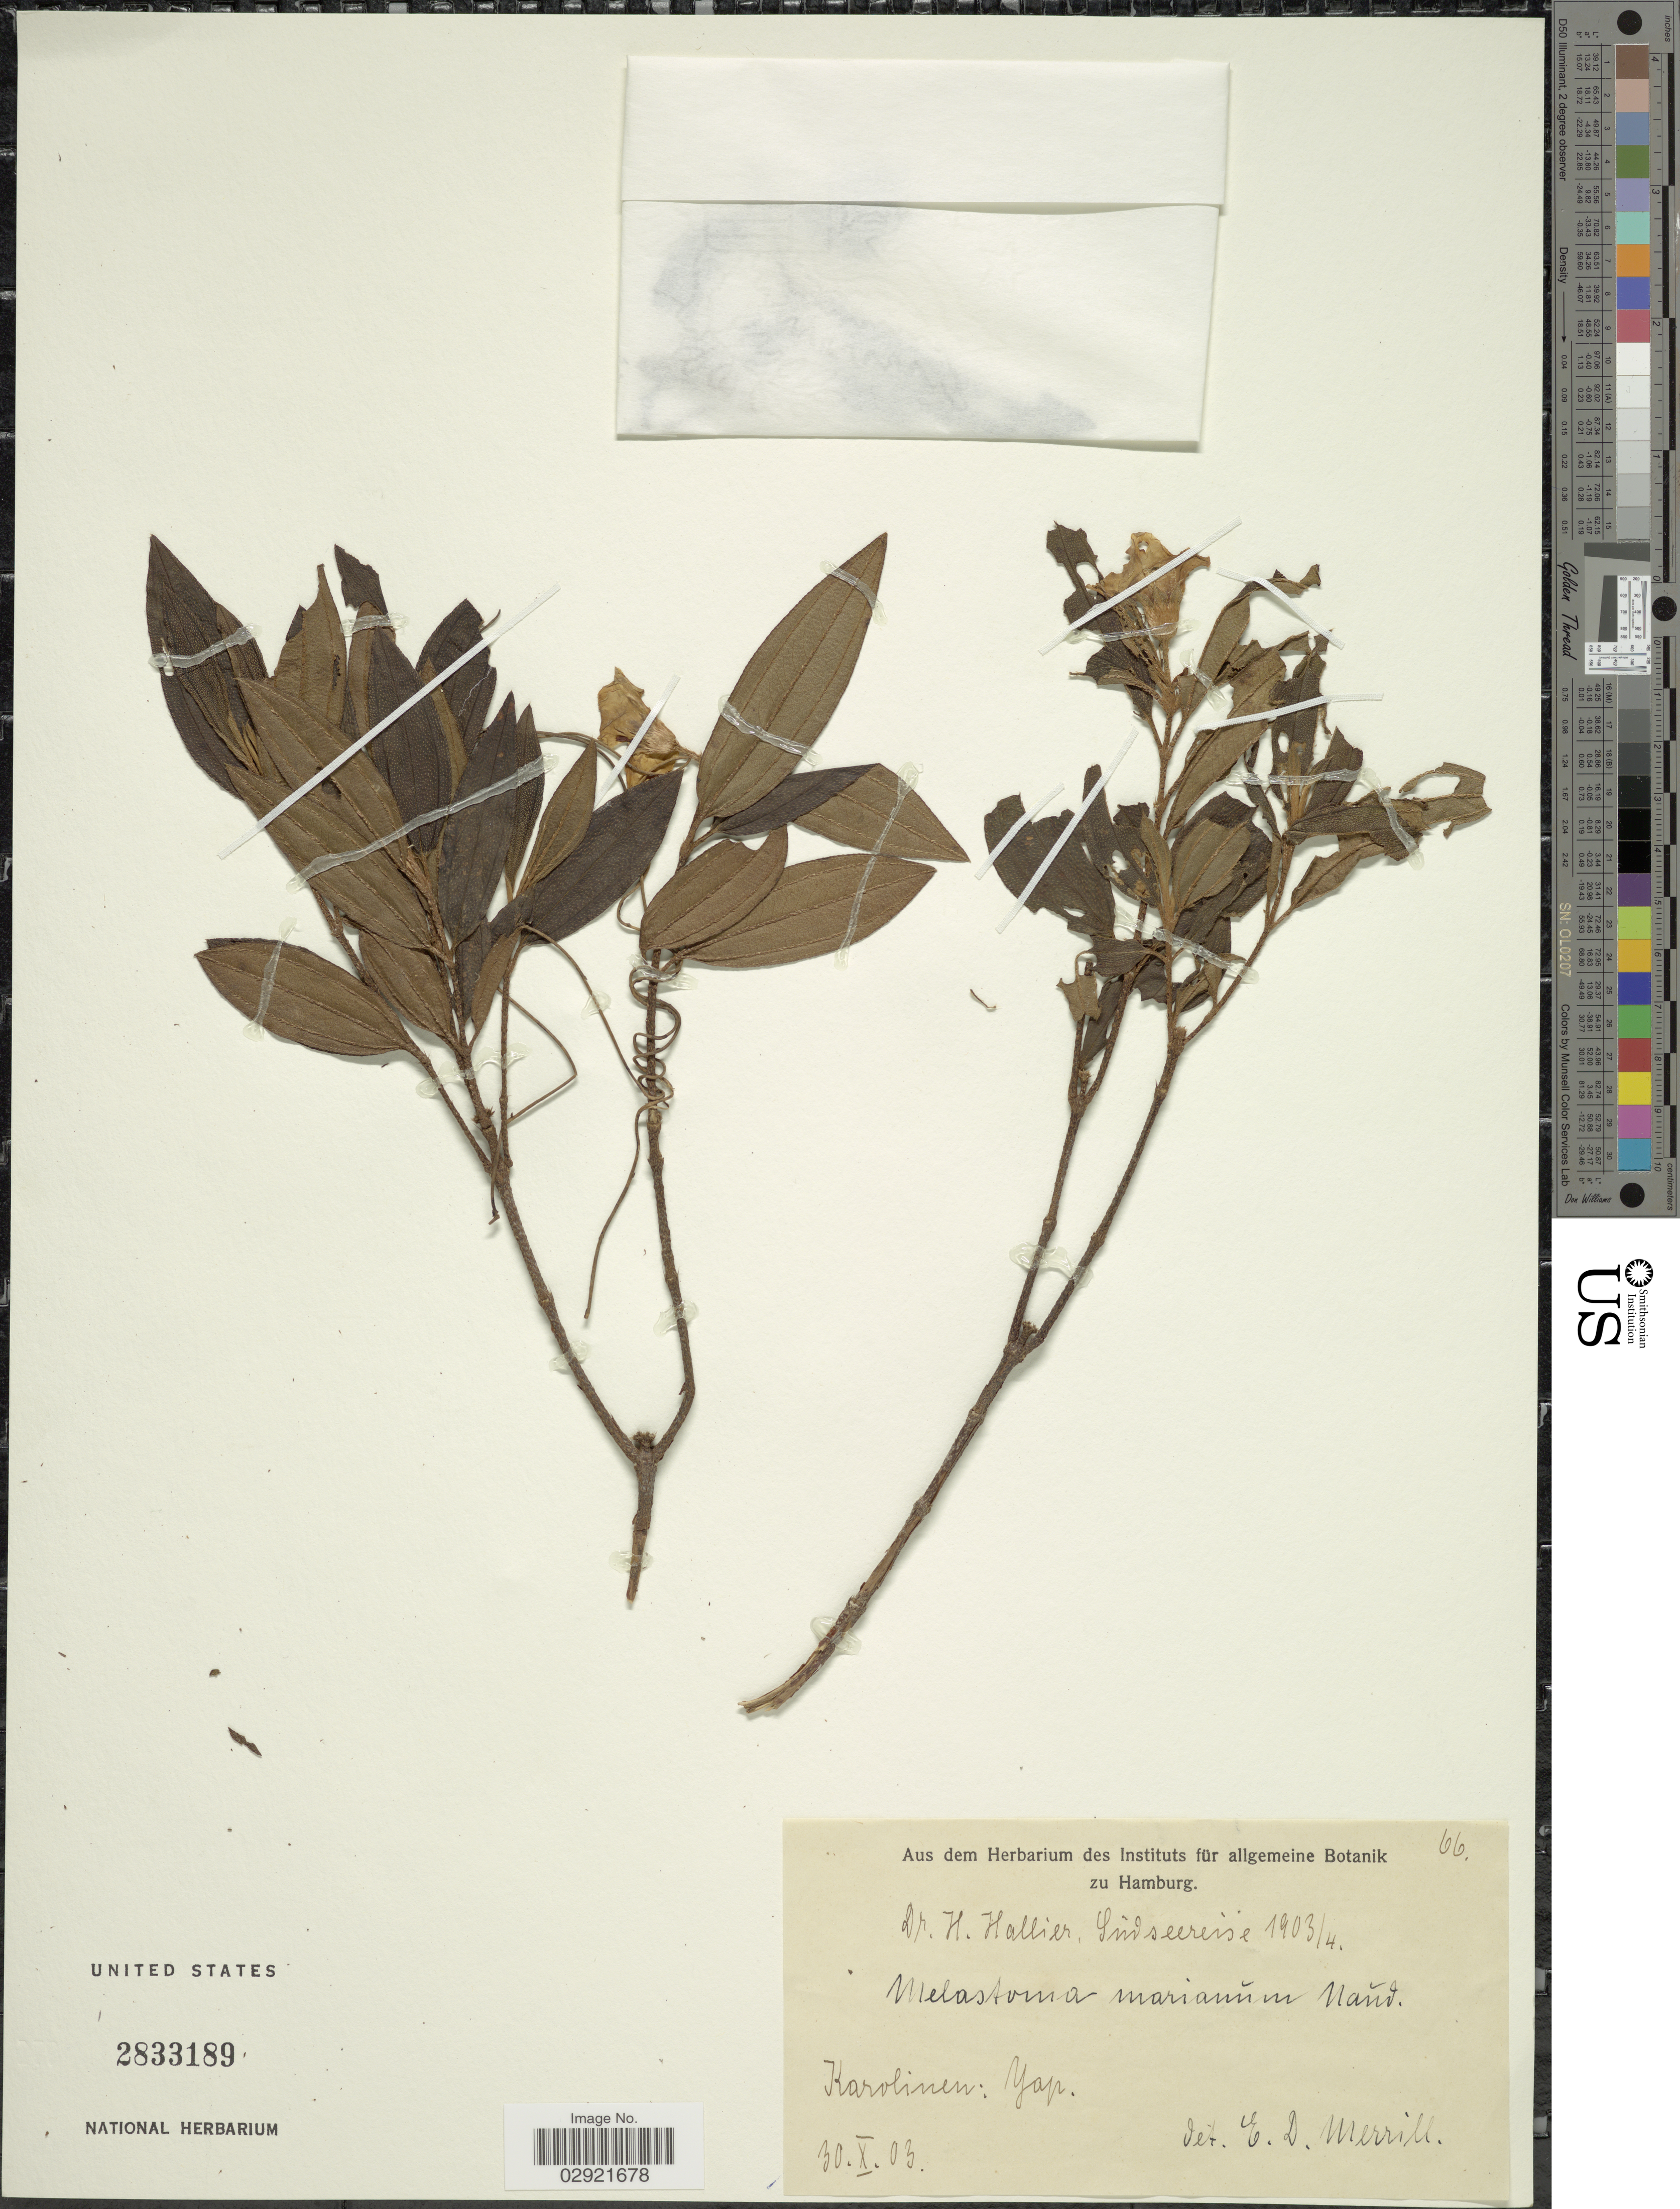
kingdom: Plantae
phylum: Tracheophyta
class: Magnoliopsida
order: Myrtales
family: Melastomataceae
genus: Melastoma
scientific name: Melastoma malabathricum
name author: L.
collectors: H. G. Hallier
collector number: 66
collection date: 1903-10-30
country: Micronesia, Federated States of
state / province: Yap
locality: Karolinen: Yap.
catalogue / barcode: US 2833189